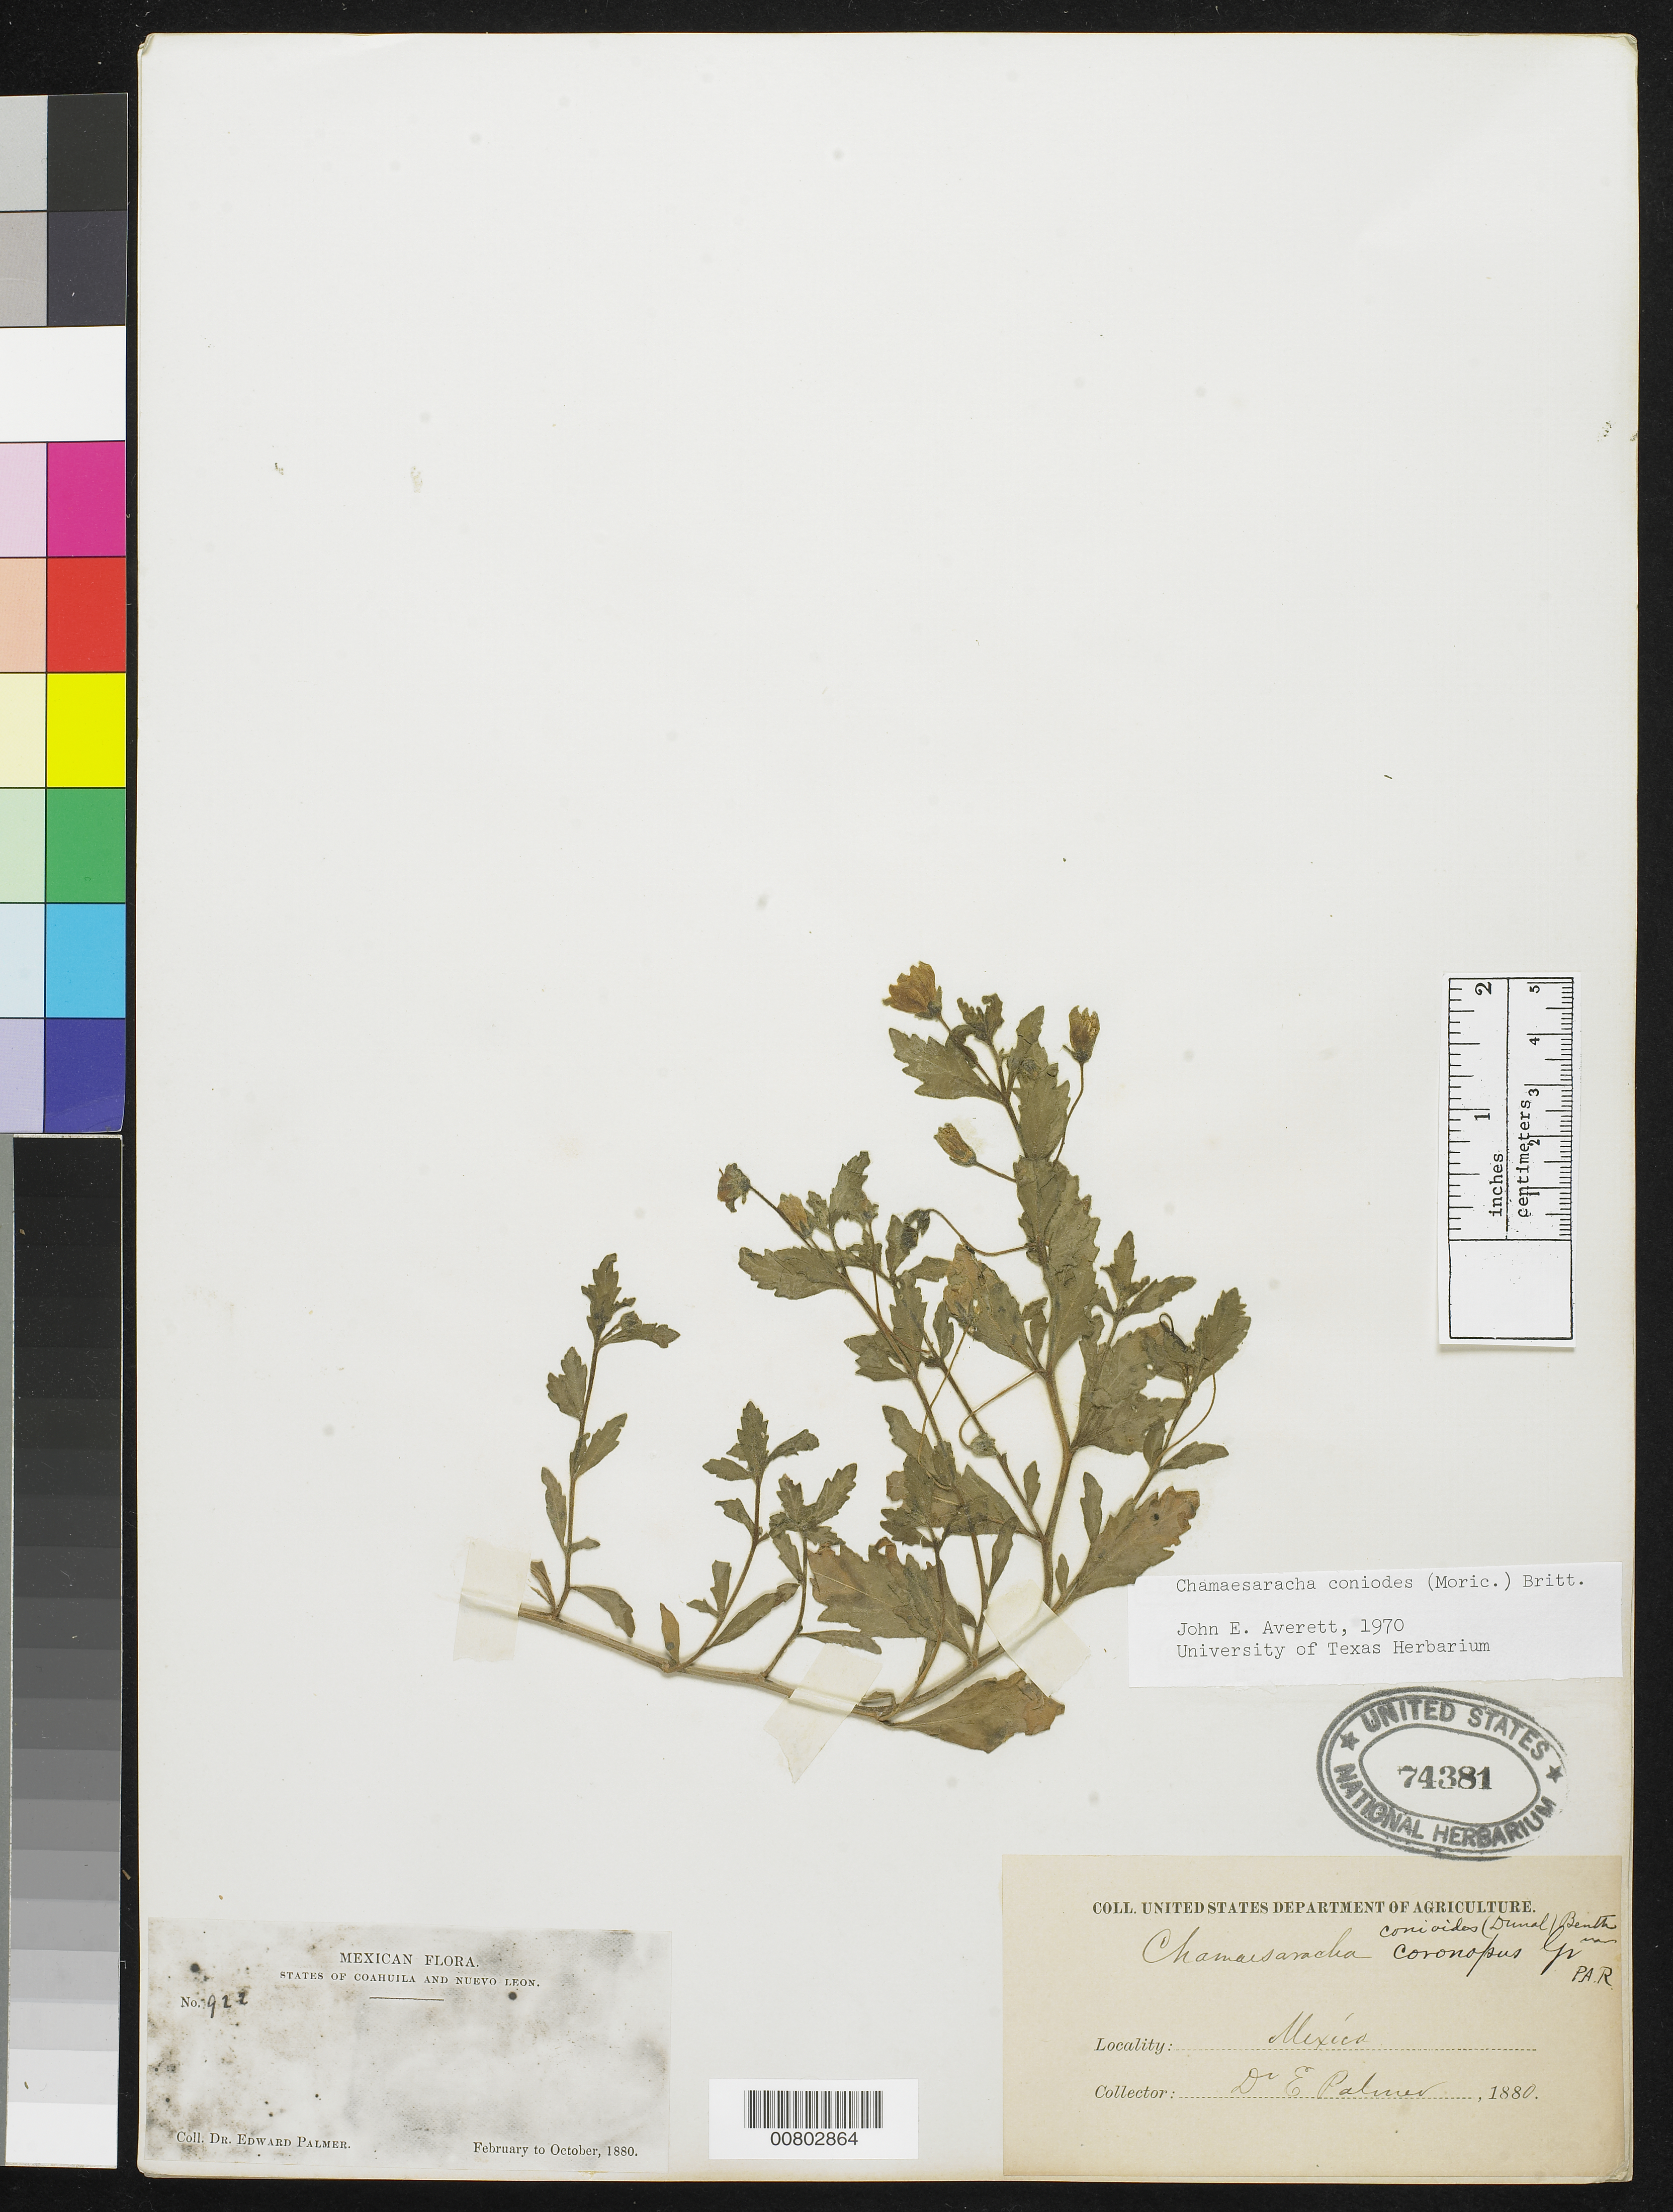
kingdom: Plantae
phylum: Tracheophyta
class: Magnoliopsida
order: Solanales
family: Solanaceae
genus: Chamaesaracha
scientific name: Chamaesaracha coniodes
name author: (Moric. ex Dunal) Britton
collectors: E. Palmer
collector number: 922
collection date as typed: Feb 1880 to -- Oct 1880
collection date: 1880-02/1880-10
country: Mexico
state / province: Coahuila / Nuevo León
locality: States of Coahuila and Nuevo León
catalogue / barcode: US 74381